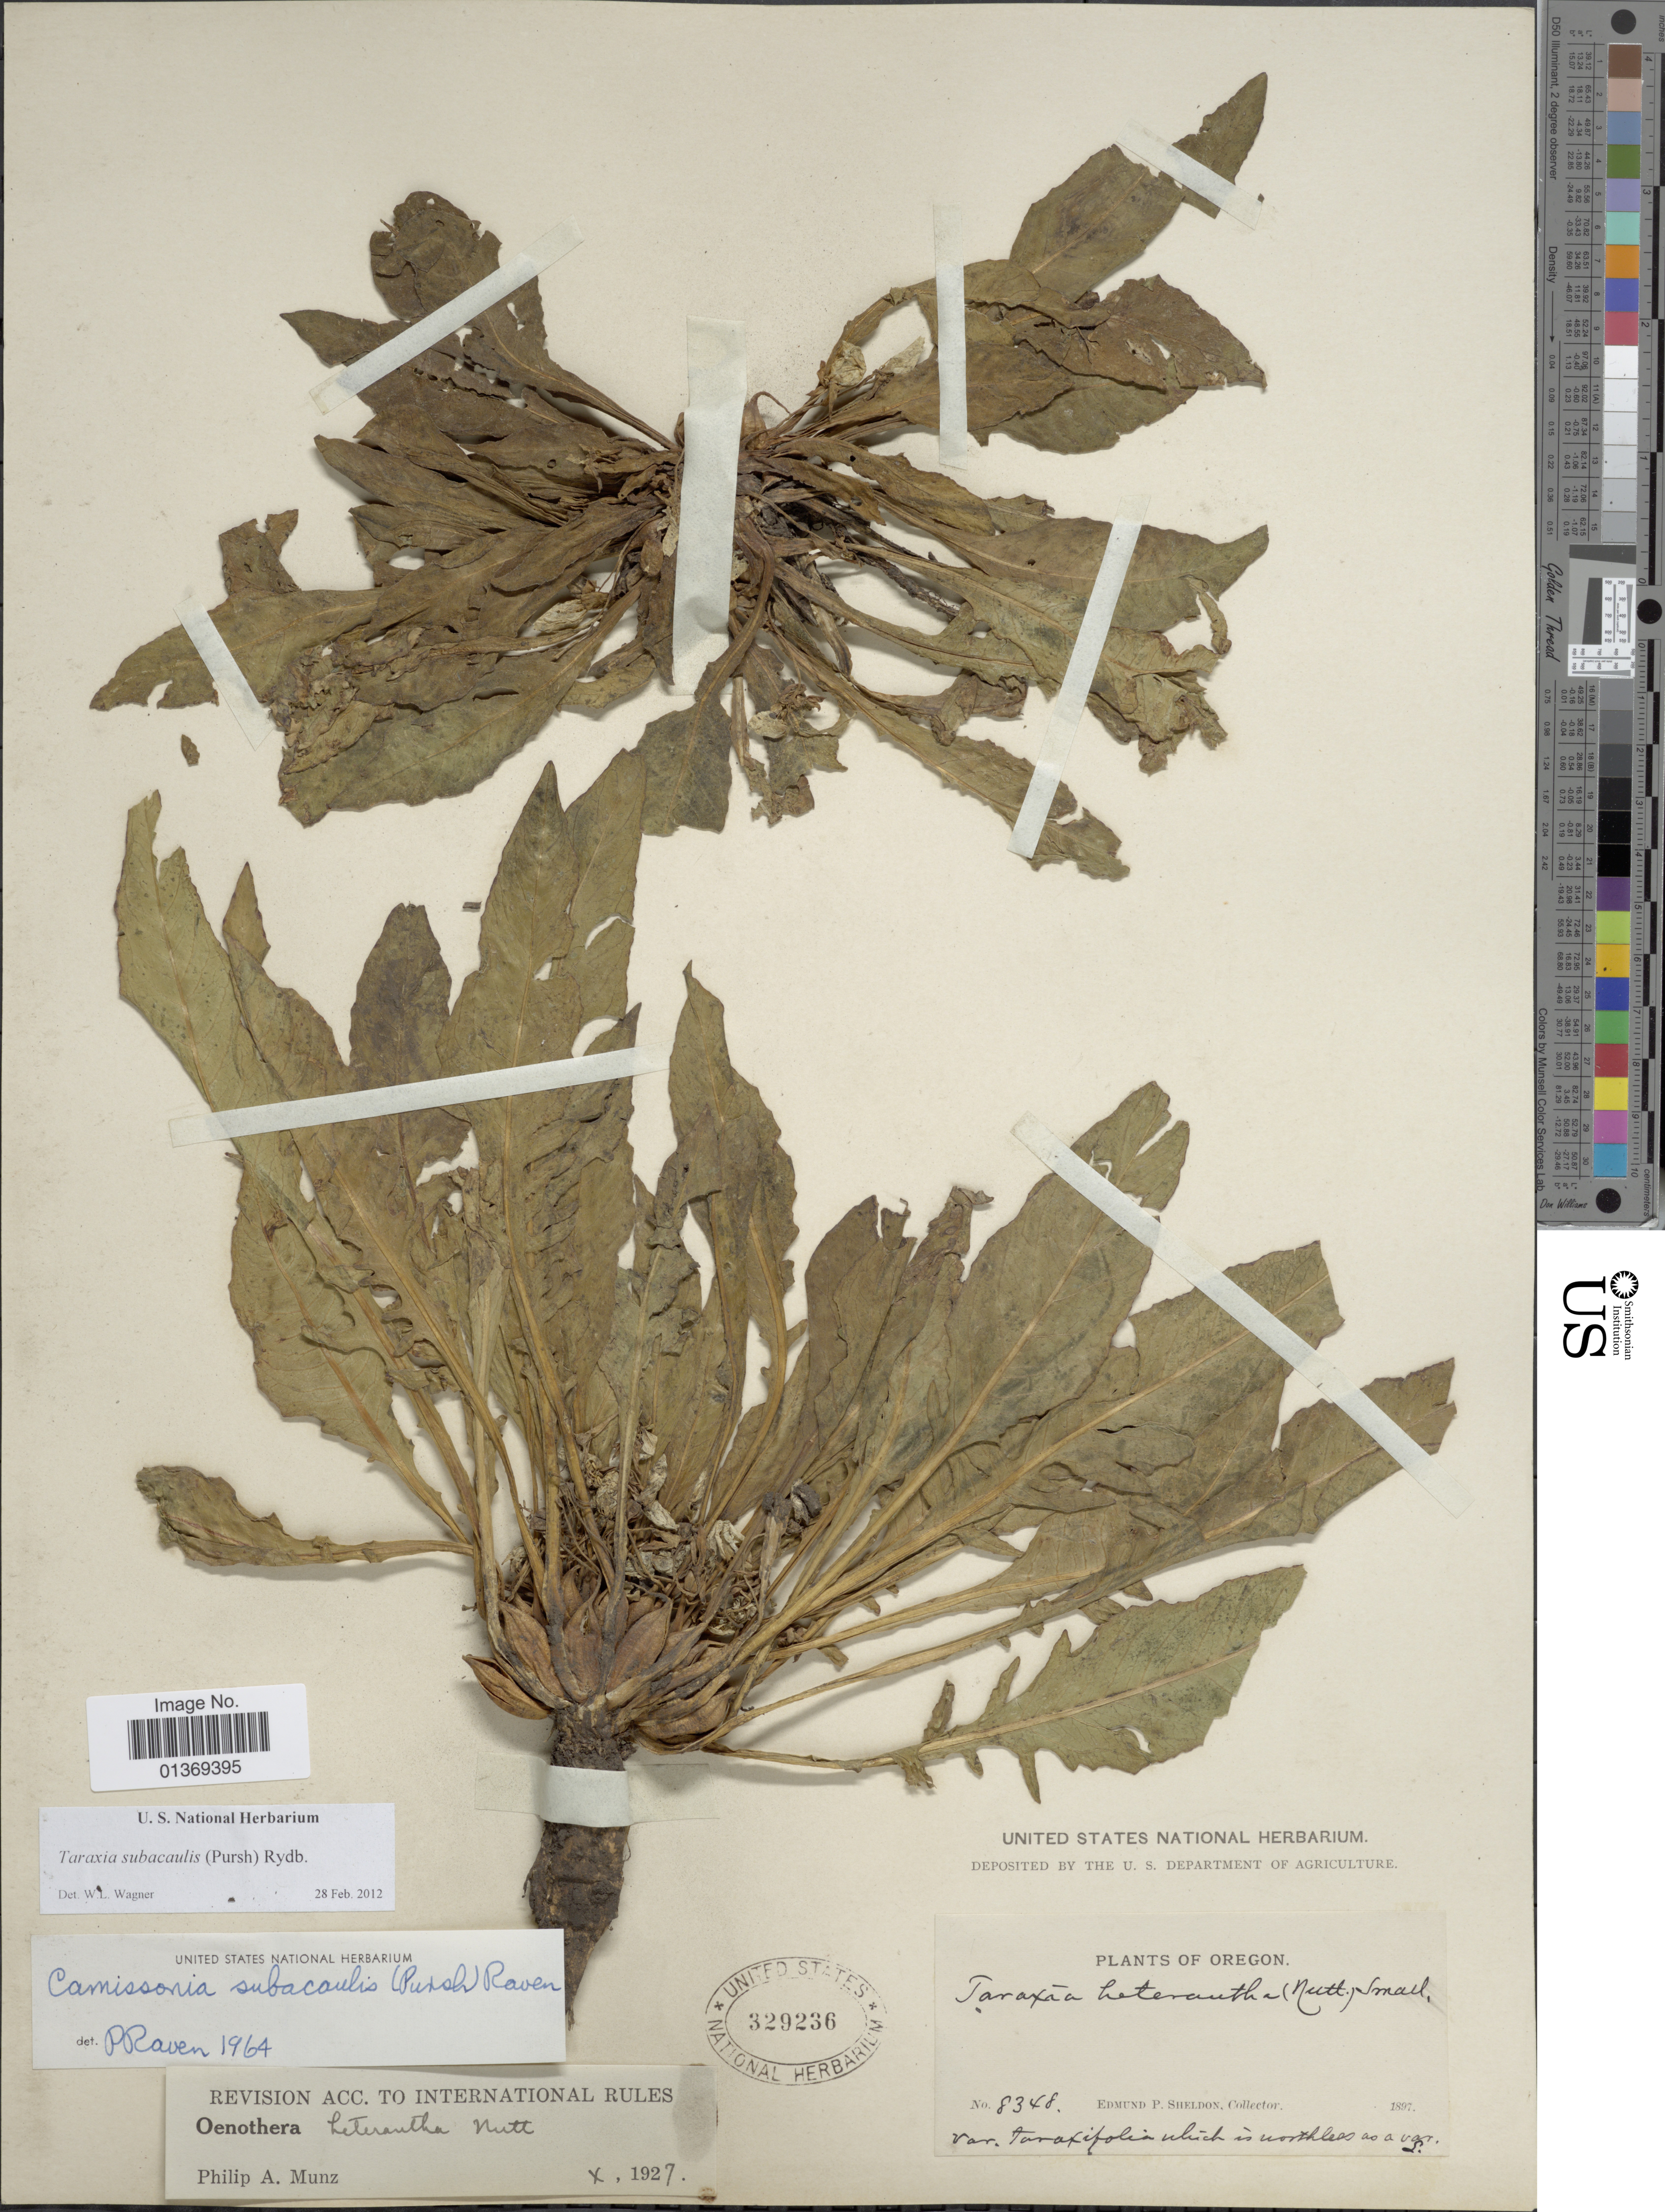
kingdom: Plantae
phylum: Tracheophyta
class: Magnoliopsida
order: Myrtales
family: Onagraceae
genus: Taraxia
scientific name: Taraxia subacaulis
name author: (Pursh) Rydb.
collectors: E. P. Sheldon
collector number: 8348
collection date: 1897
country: United States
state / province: Oregon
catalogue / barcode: US 329236